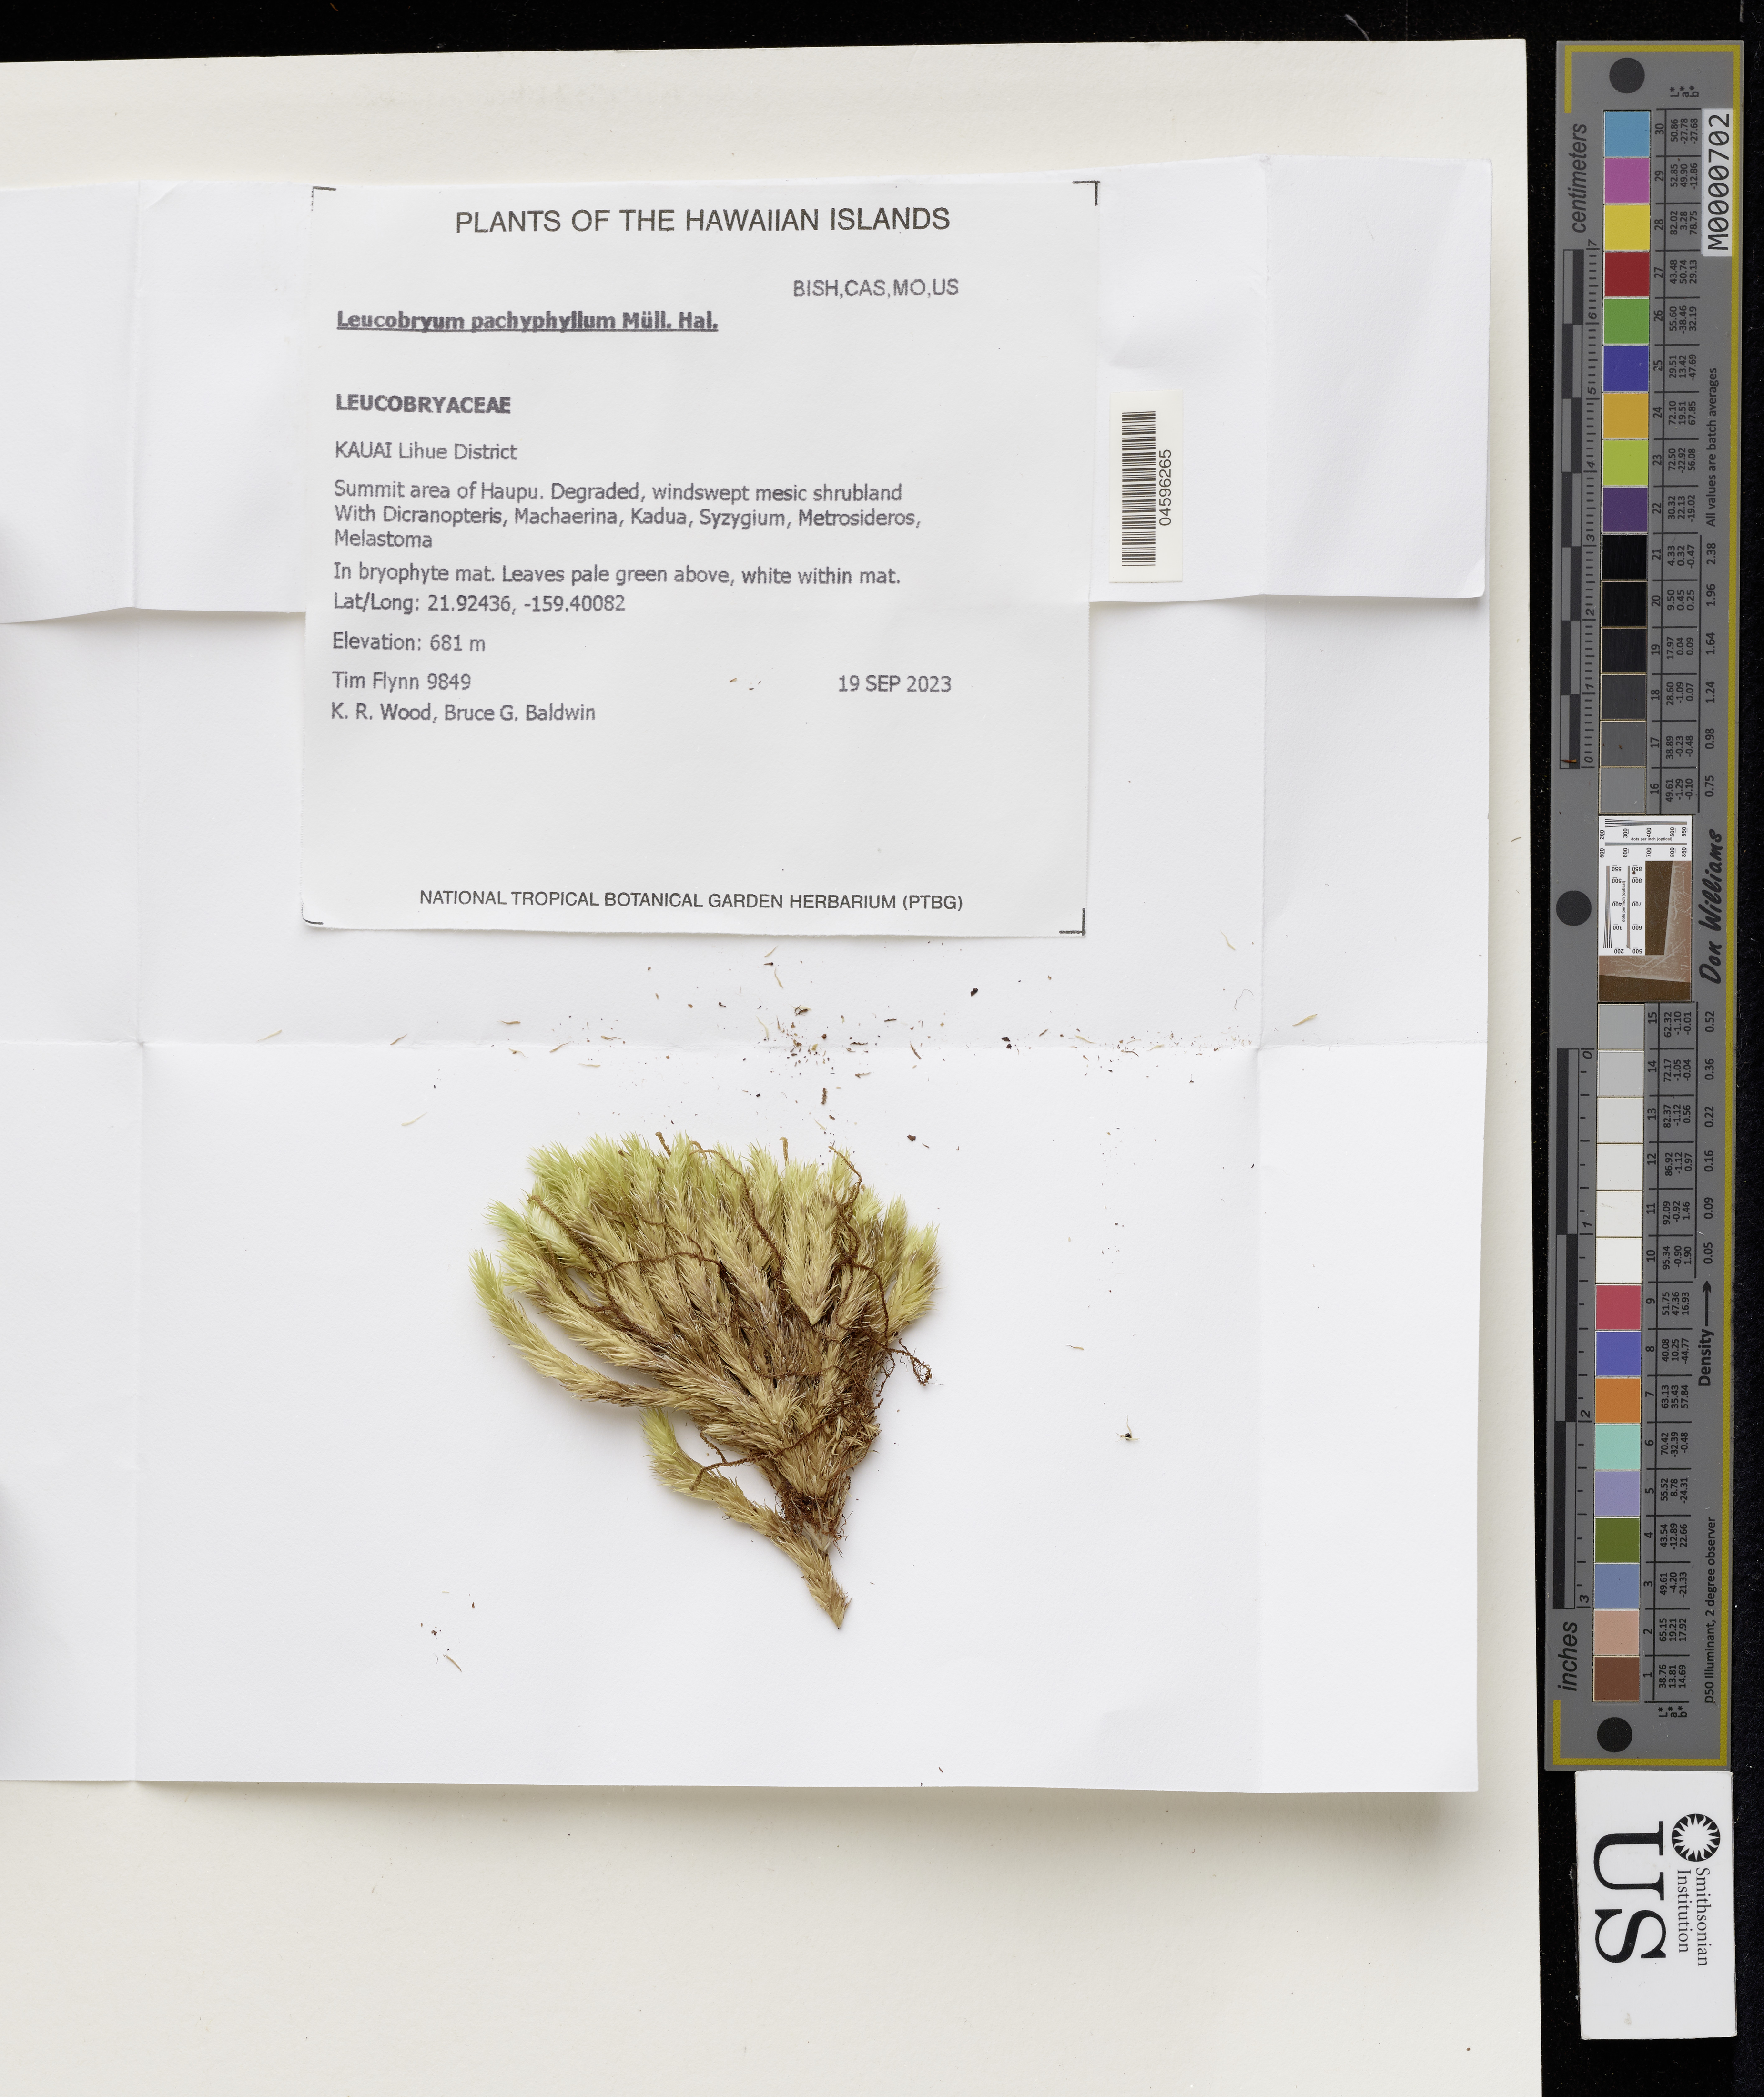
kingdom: Plantae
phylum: Bryophyta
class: Bryopsida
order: Dicranales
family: Leucobryaceae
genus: Leucobryum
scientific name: Leucobryum pachyphyllum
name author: Müll. Hal.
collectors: T. Flynn, K. R. Wood & B. Baldwin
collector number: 9849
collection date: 2023-09-19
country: United States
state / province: Hawaii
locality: Kauai. Lihue District. Summit area of Haupu.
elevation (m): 681